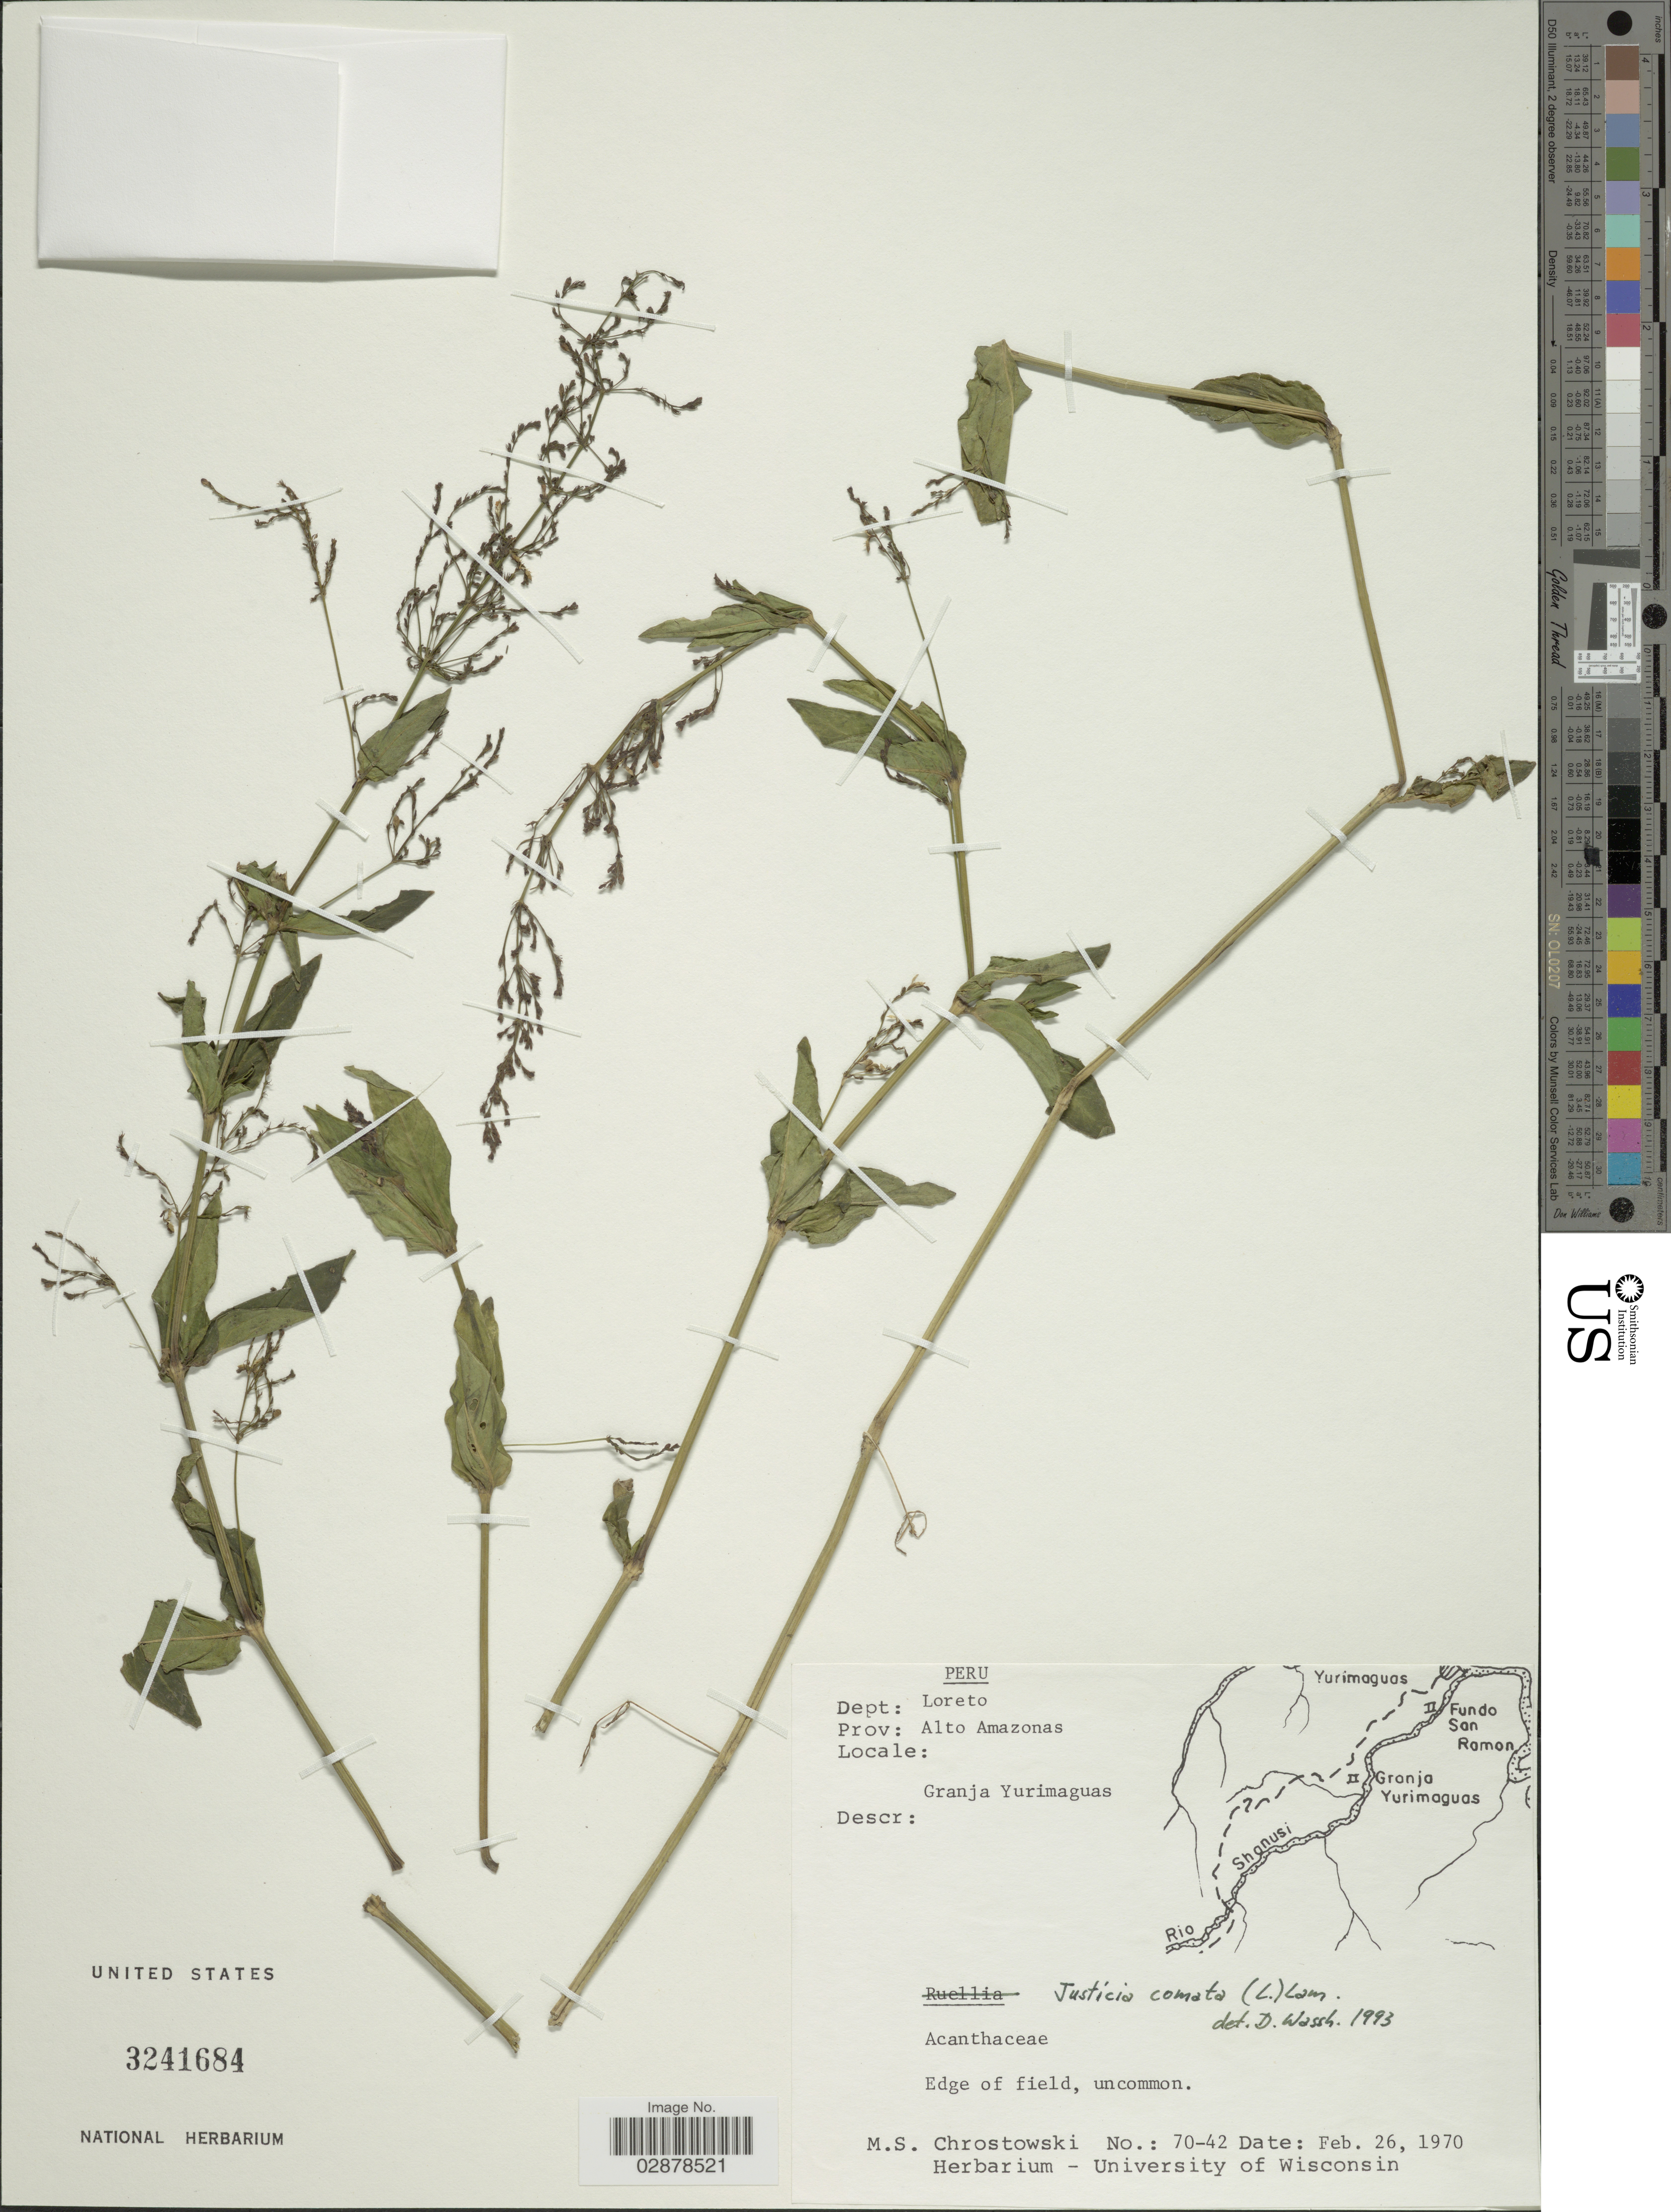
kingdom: Plantae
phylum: Tracheophyta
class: Magnoliopsida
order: Lamiales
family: Acanthaceae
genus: Justicia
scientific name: Justicia comata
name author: (L.) Lam.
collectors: M. Chrostowski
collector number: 70-42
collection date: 1970-02-26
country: Peru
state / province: Loreto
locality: Dept: Loreto. Prov: Alto Amazonas. Granja Yurimaguas. Edge of field.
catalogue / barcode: US 3241684